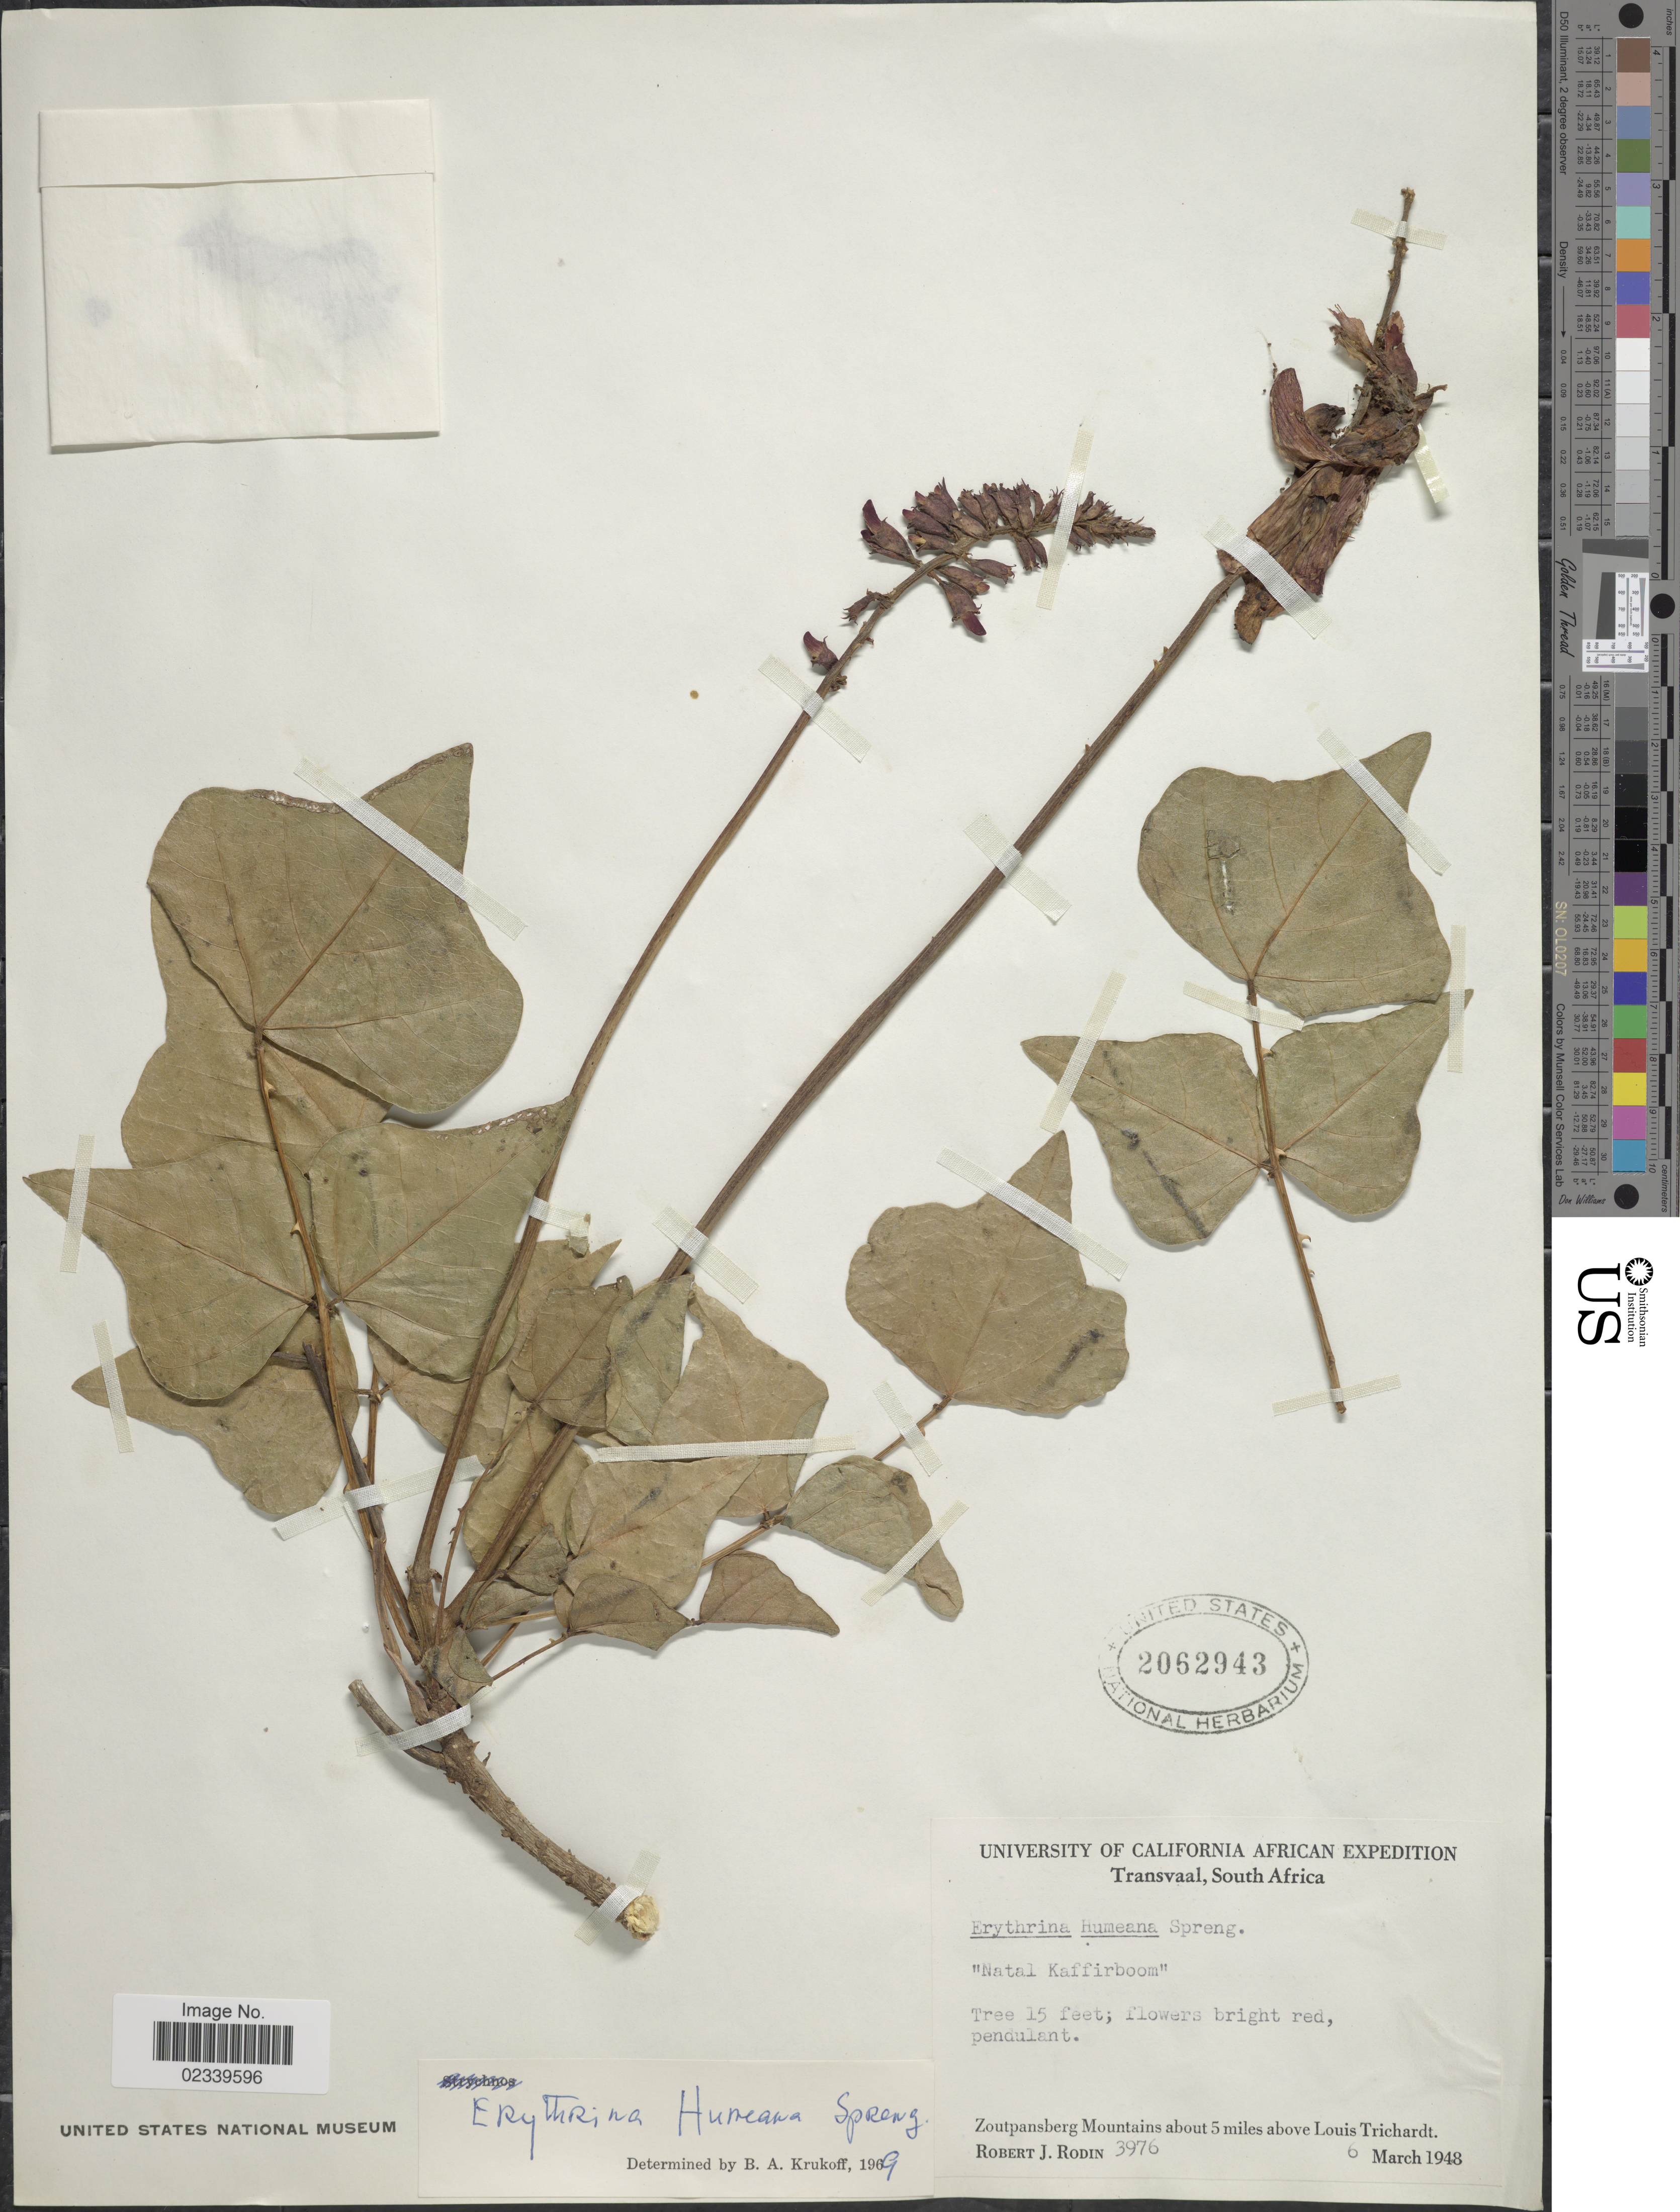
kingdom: Plantae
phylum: Tracheophyta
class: Magnoliopsida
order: Fabales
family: Fabaceae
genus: Erythrina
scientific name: Erythrina humeana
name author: Spreng.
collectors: R. J. Rodin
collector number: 3976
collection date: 1948-03-06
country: South Africa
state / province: Limpopo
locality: Transvaal, South Africa, Natal Kaffirboom, Zoutpansberg Mountains about 5 miles above Louis Trichardt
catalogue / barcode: US 2062943